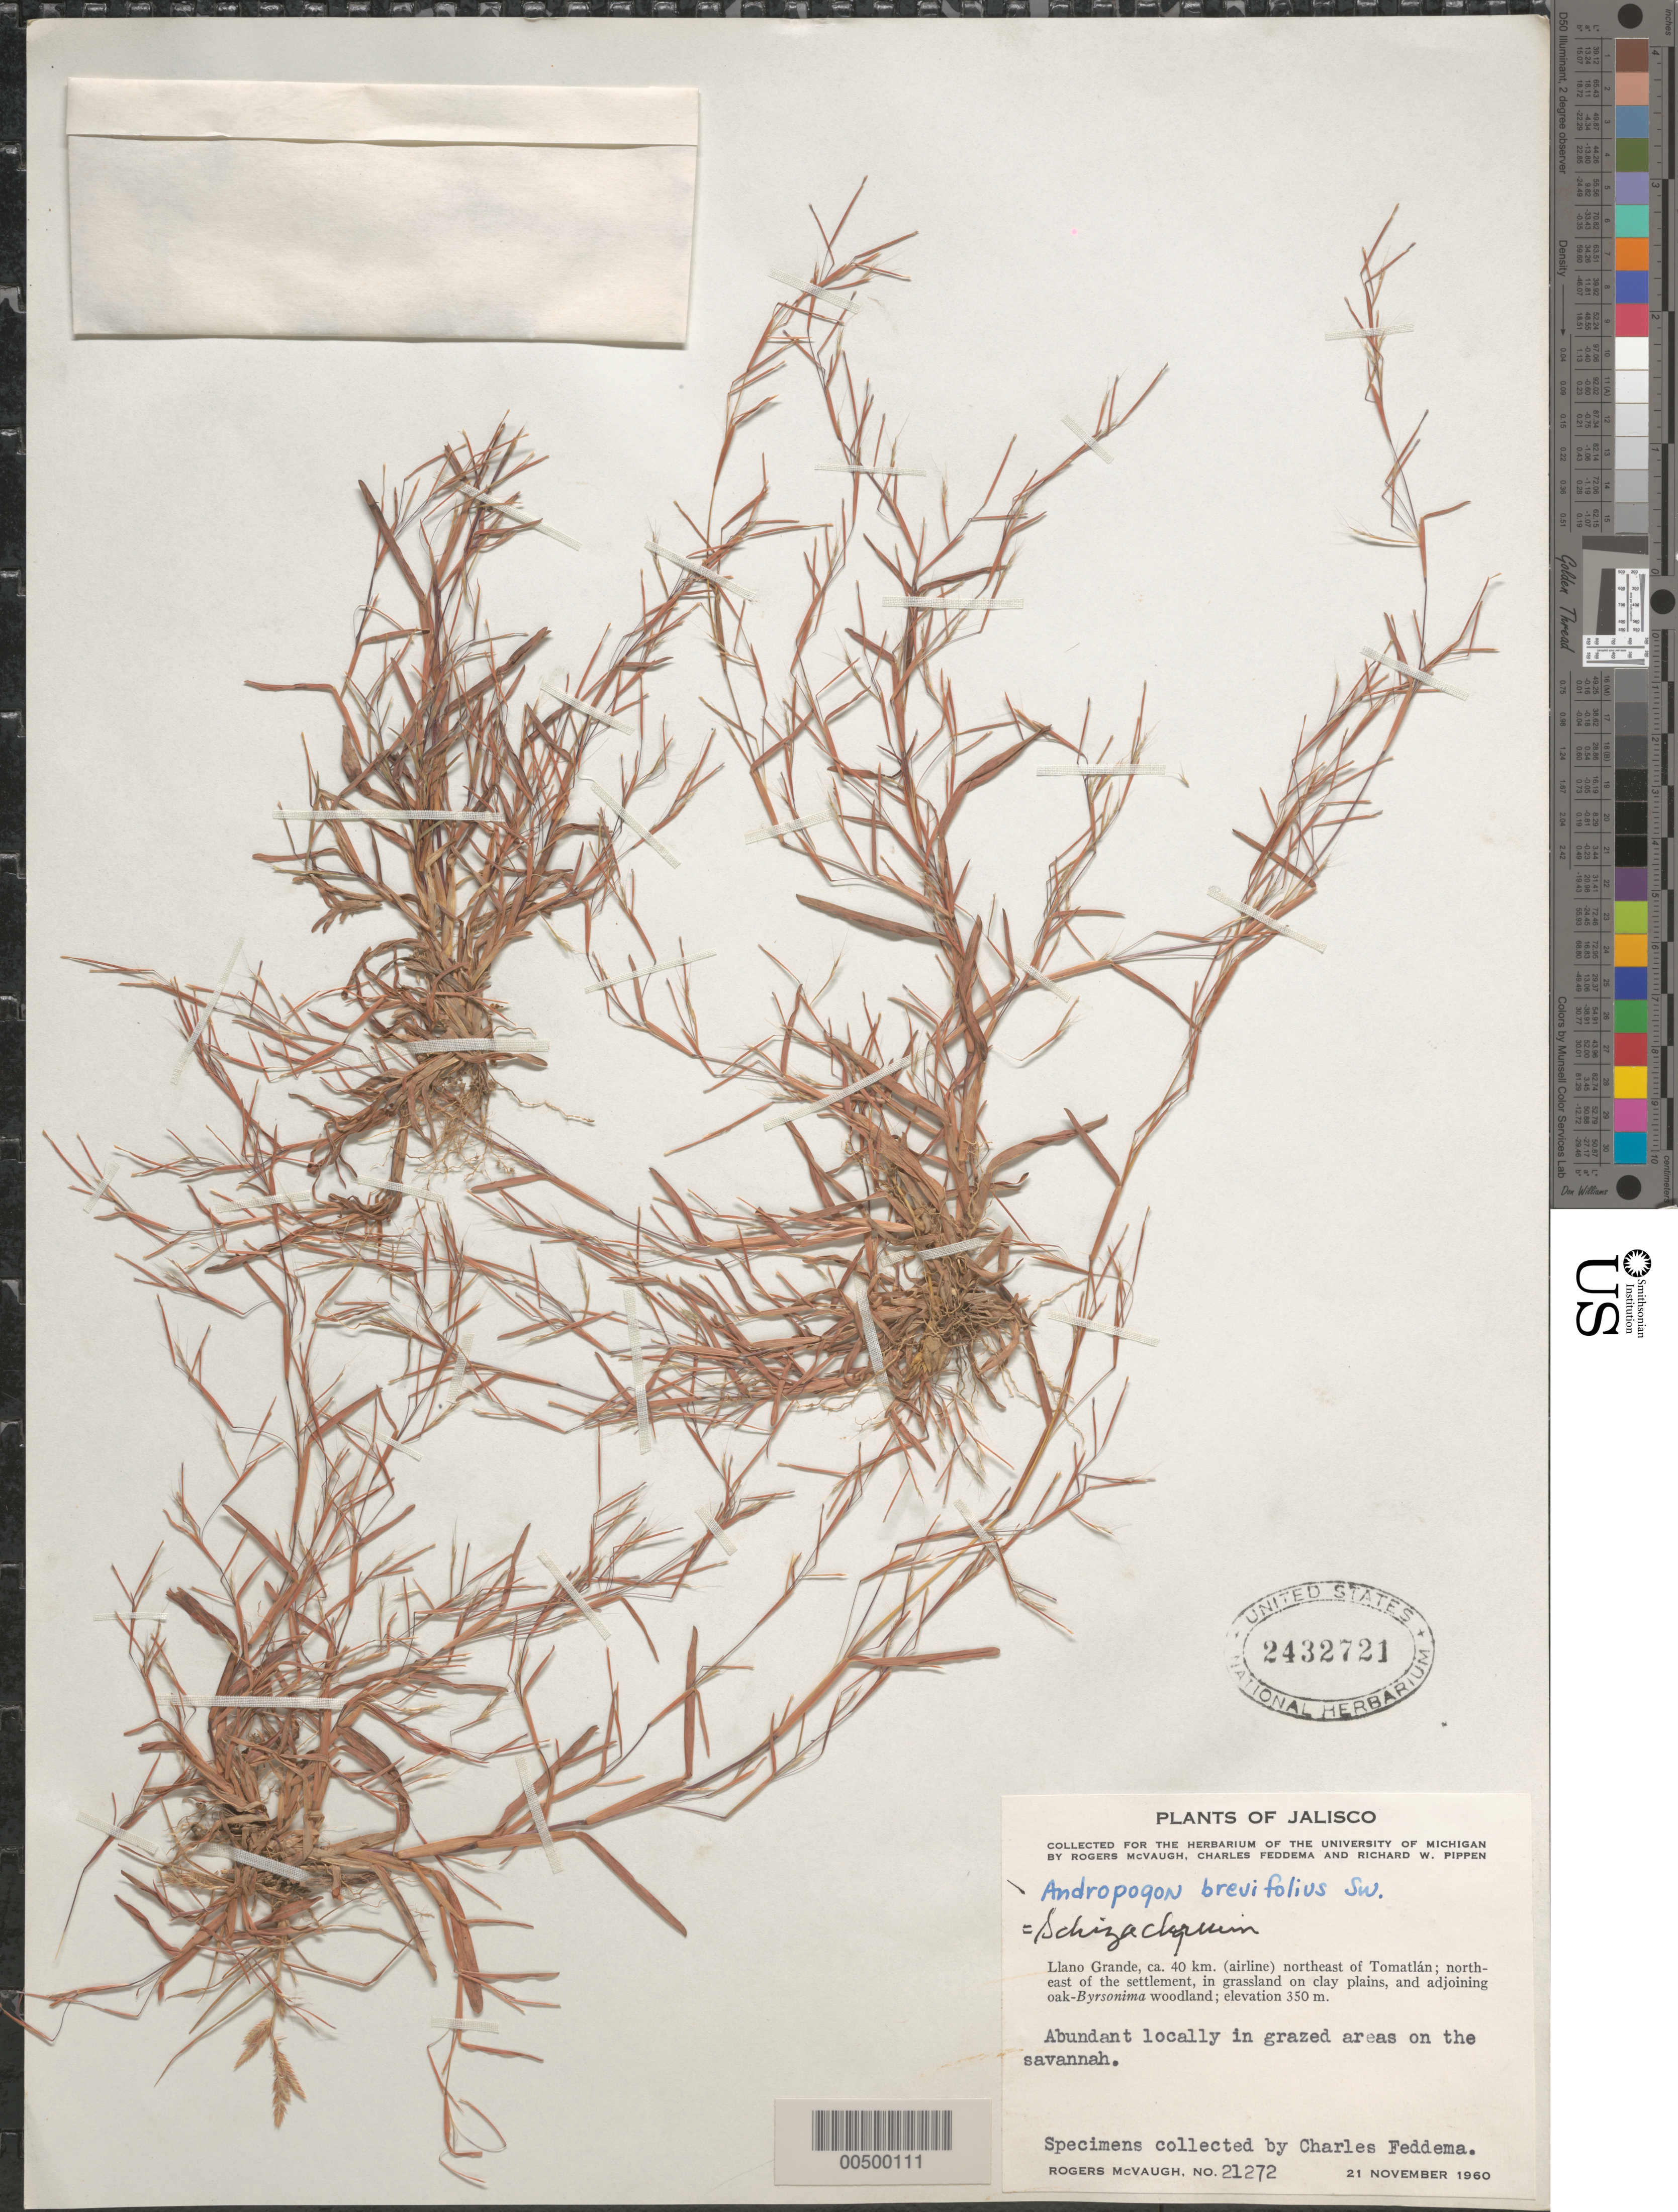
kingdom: Plantae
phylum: Tracheophyta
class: Liliopsida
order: Poales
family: Poaceae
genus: Schizachyrium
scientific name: Schizachyrium brevifolium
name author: (Sw.) Nees ex Büse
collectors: C. Feddema, R. McVaugh & R. W. Pippen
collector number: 21272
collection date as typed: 21 Nov 1960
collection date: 1960-11-21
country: Mexico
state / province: Jalisco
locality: Llano Grande, ca 40 km (air mi) NE of Tomatlán, NE of the settlement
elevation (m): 350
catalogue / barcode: US 2432721